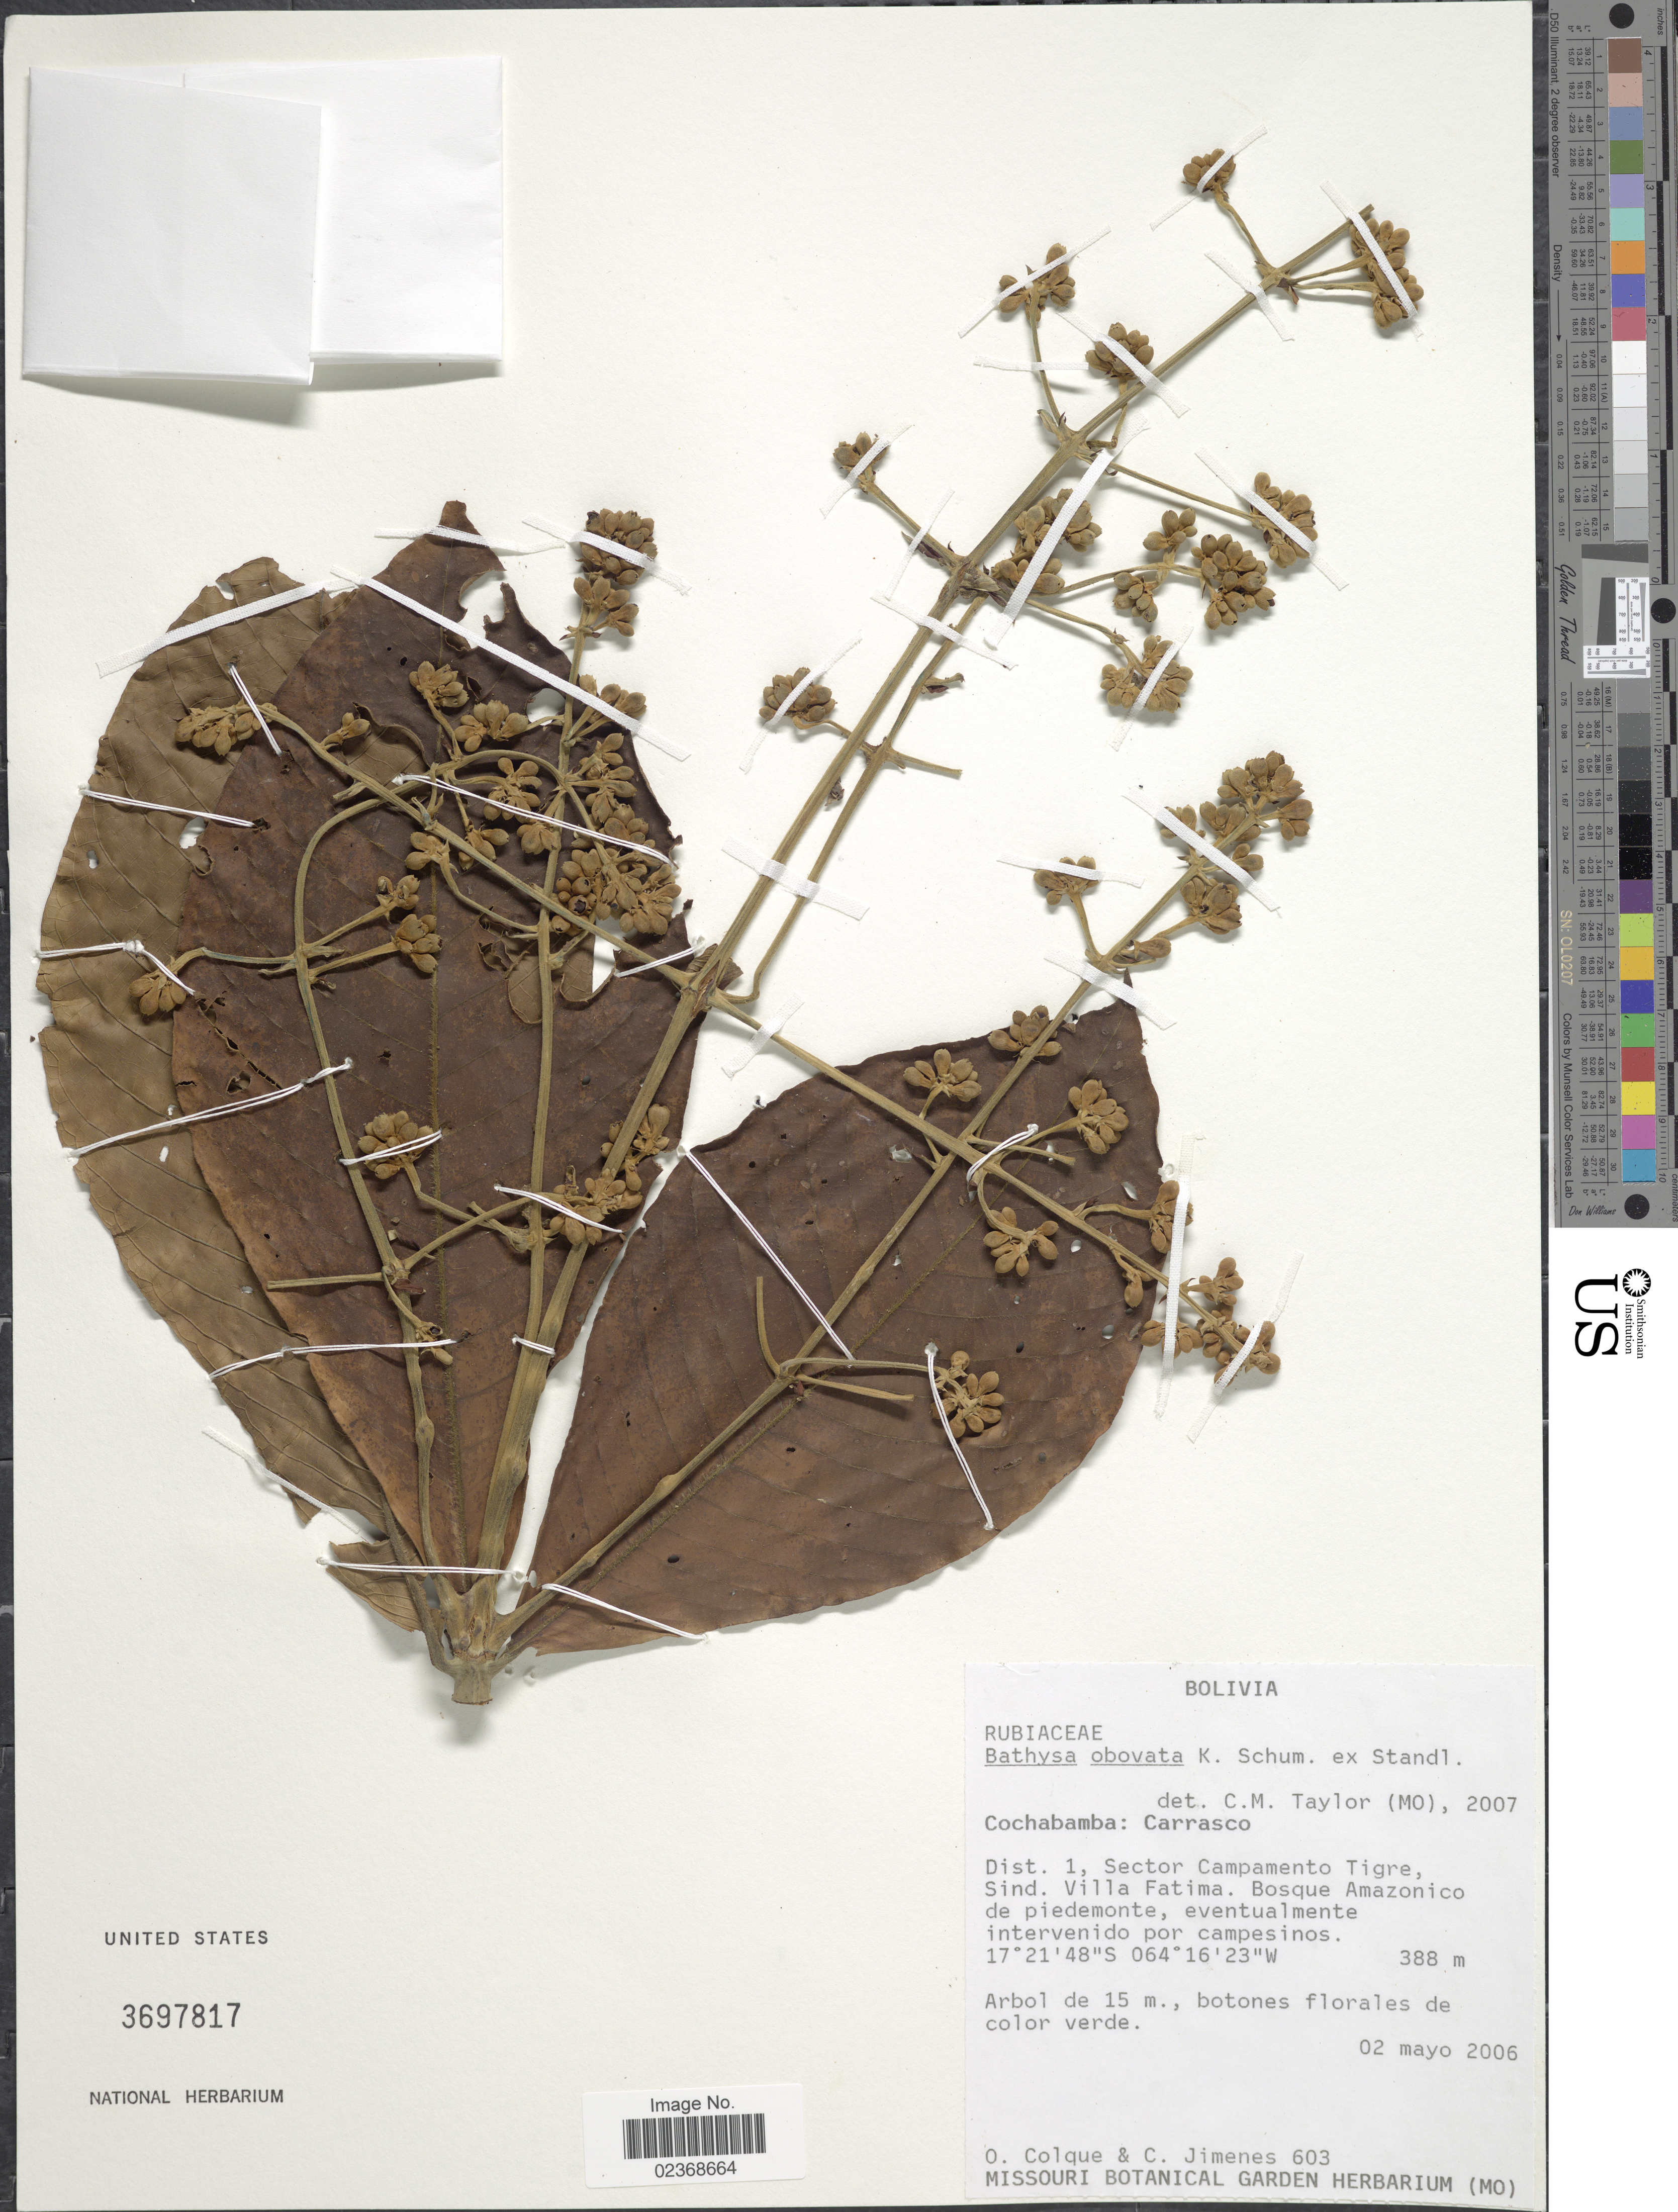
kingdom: Plantae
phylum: Tracheophyta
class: Magnoliopsida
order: Gentianales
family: Rubiaceae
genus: Schizocalyx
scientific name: Schizocalyx obovatus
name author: (K. Schum. ex Standl.) Kainul. & B. Bremer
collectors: O. Colque & C. Jimenes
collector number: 603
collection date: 2006-05-02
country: Bolivia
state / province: Cochabamba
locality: Carrasco, Dist. 1, Sector Campamento Tigre, Sind. Villa Fatima.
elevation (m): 388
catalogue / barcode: US 3697817